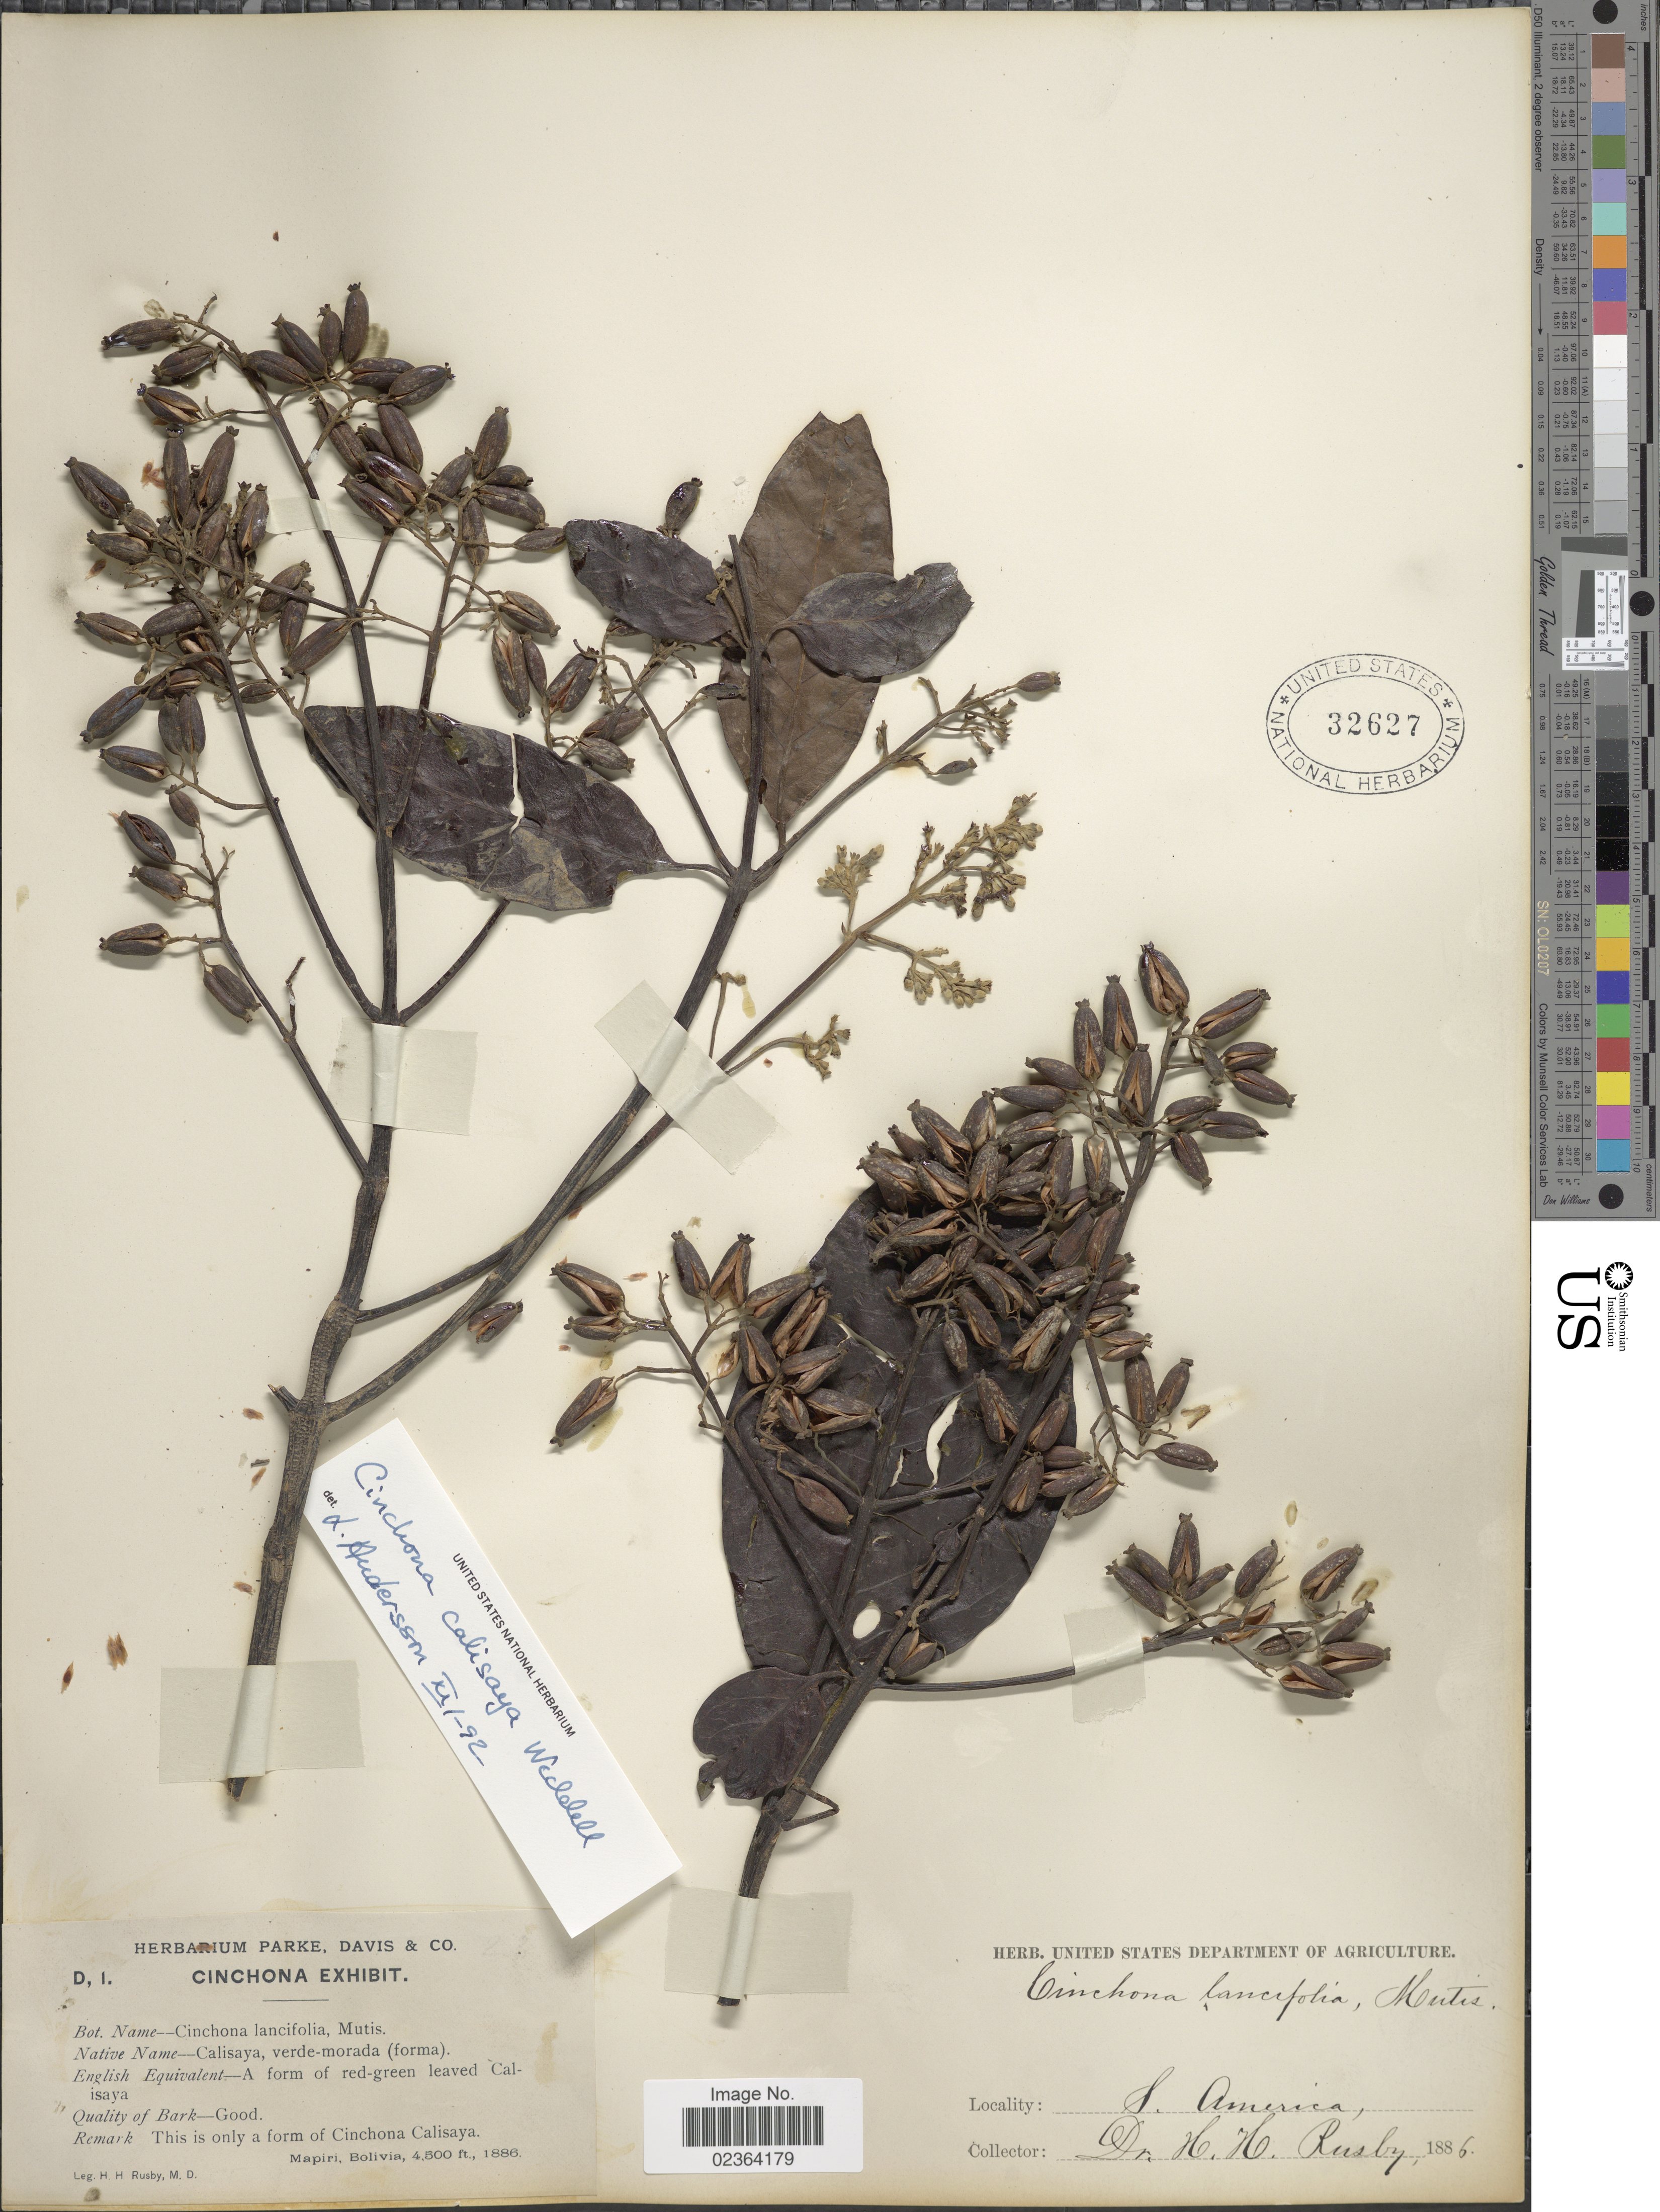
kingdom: Plantae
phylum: Tracheophyta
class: Magnoliopsida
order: Gentianales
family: Rubiaceae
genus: Cinchona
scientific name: Cinchona calisaya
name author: Wedd.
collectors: H. H. Rusby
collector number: D, 1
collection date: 1886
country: Bolivia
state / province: La Páz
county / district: Larecaja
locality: Mapiri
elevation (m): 1372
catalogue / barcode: US 32627